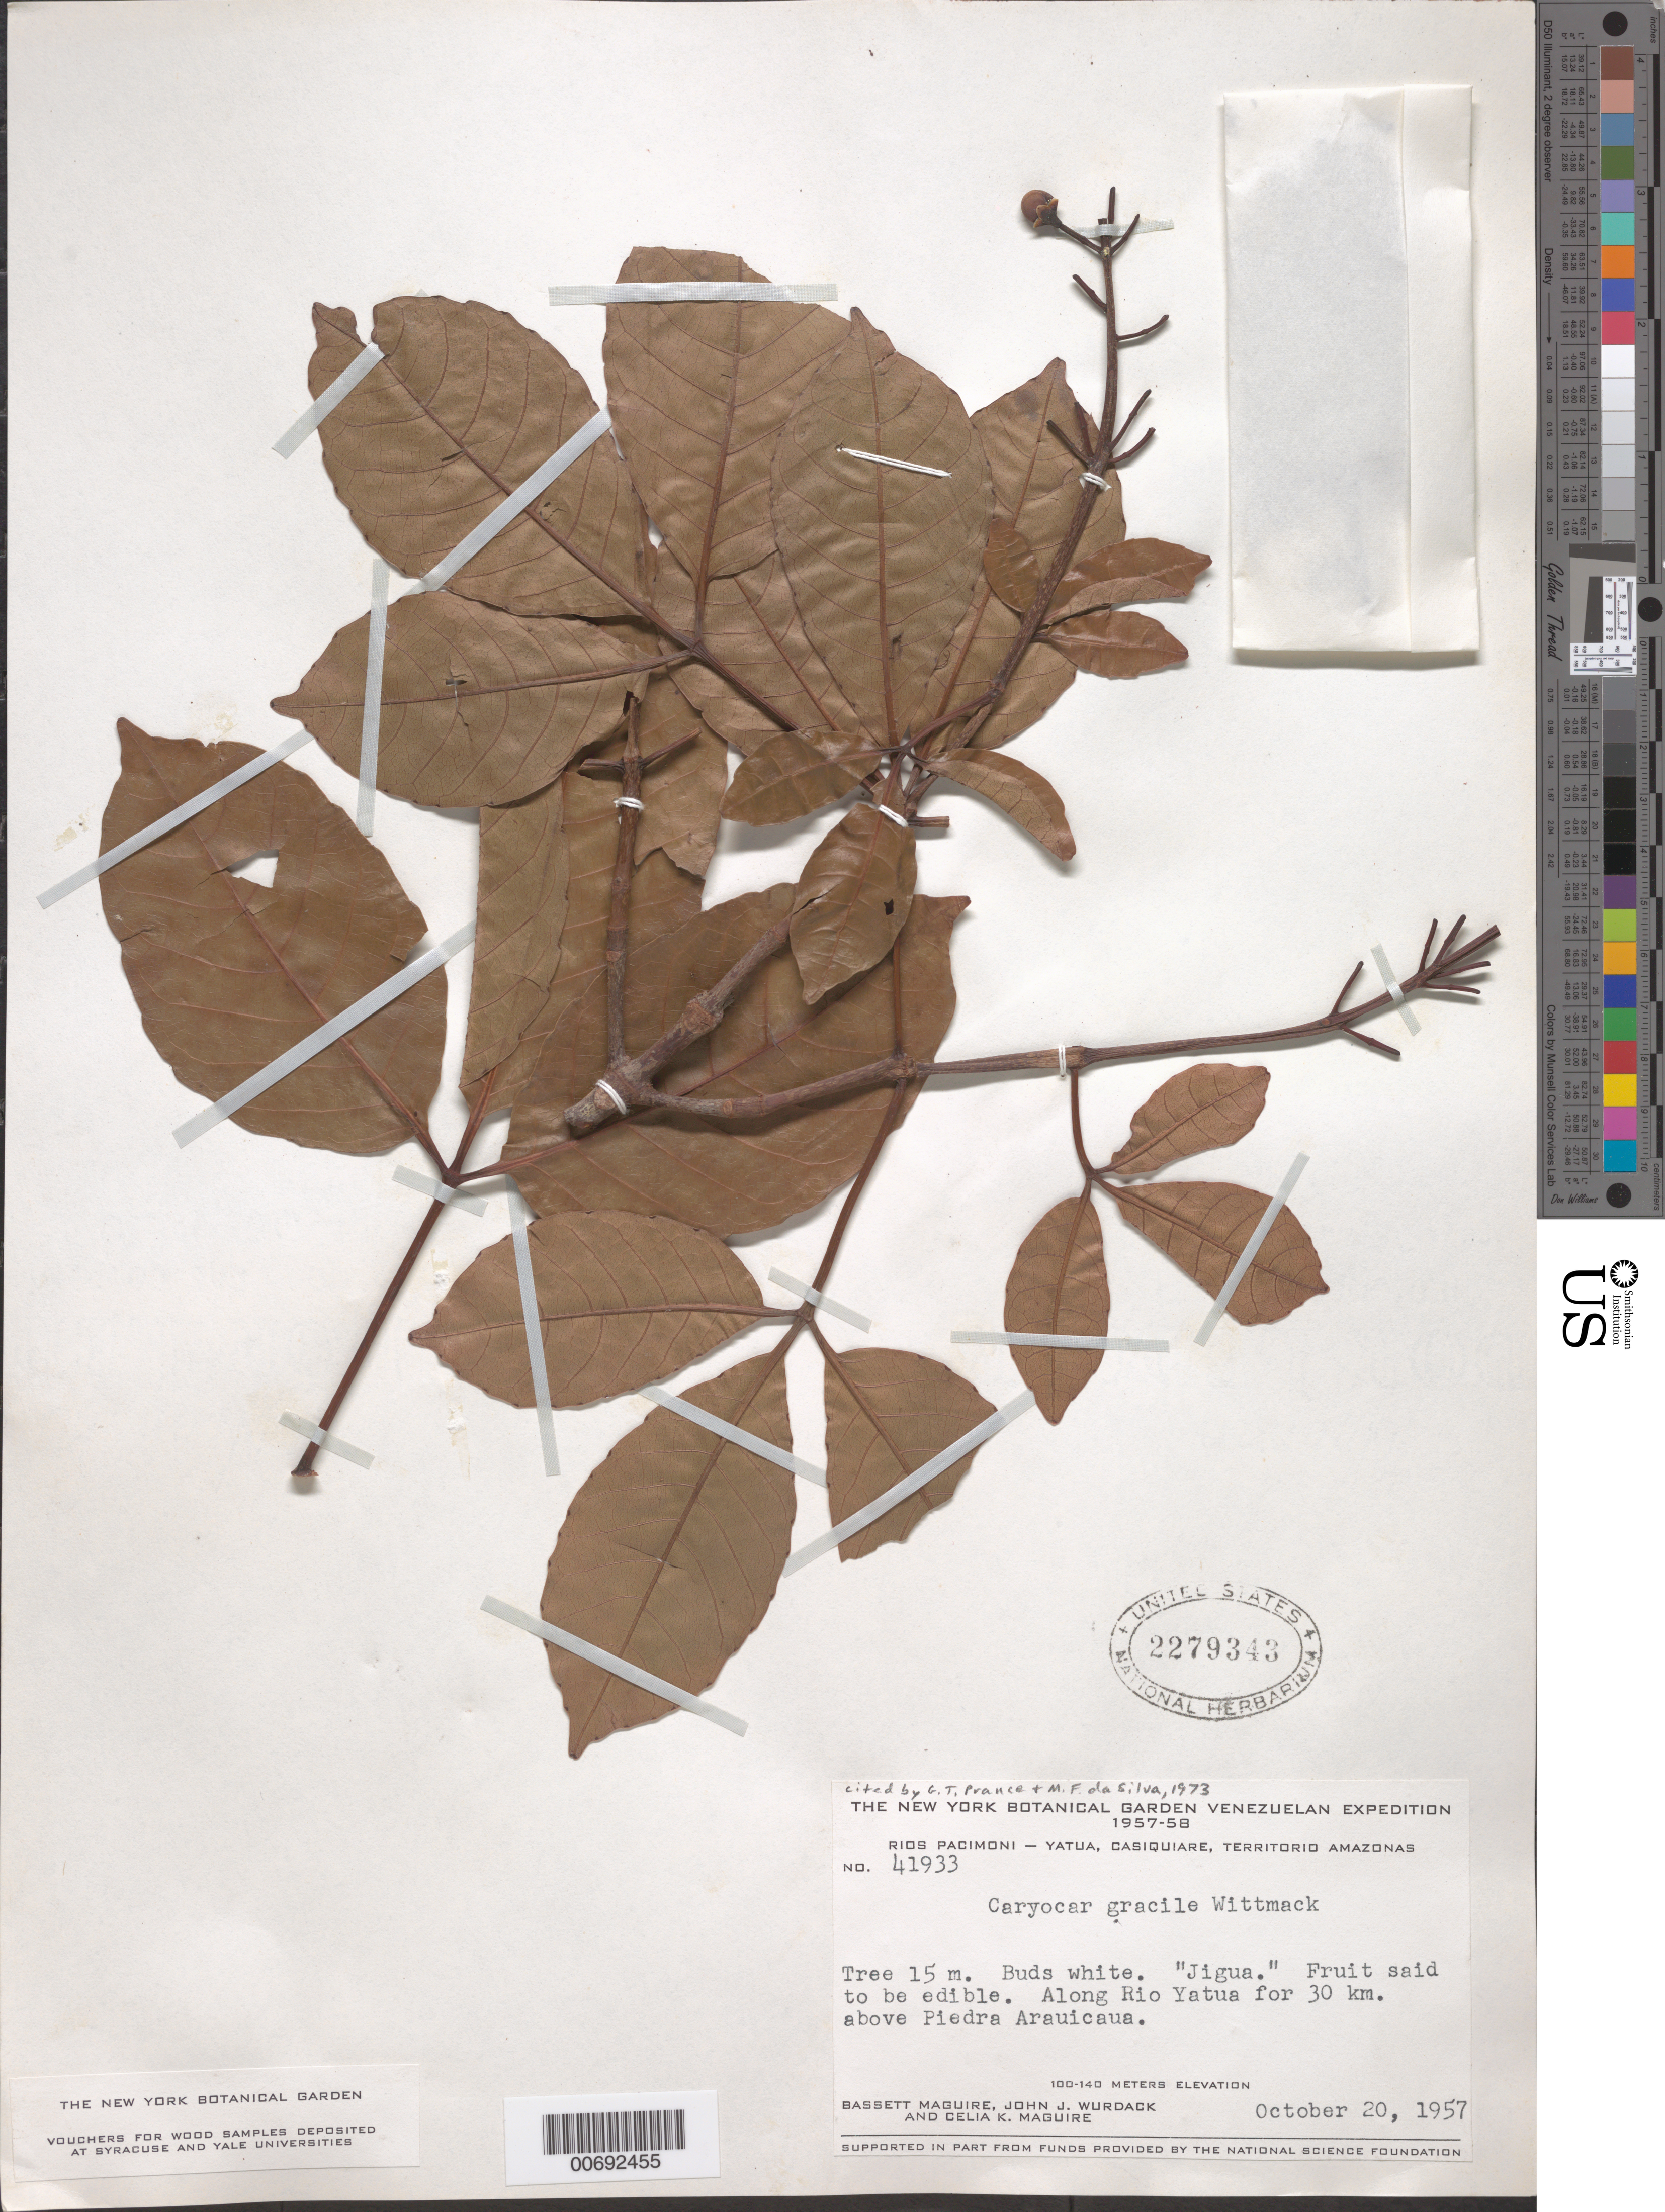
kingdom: Plantae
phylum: Tracheophyta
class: Magnoliopsida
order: Malpighiales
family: Caryocaraceae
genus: Caryocar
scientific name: Caryocar gracile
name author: Wittm.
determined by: Prance, G. T.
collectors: B. Maguire, J. J. Wurdack & C. K. Maguire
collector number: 41933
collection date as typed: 20-Oct-57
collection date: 1957-10-20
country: Venezuela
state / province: Amazonas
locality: Río Yatua, 30 km above Piedra Arauicaua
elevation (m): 100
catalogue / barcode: US 2279343